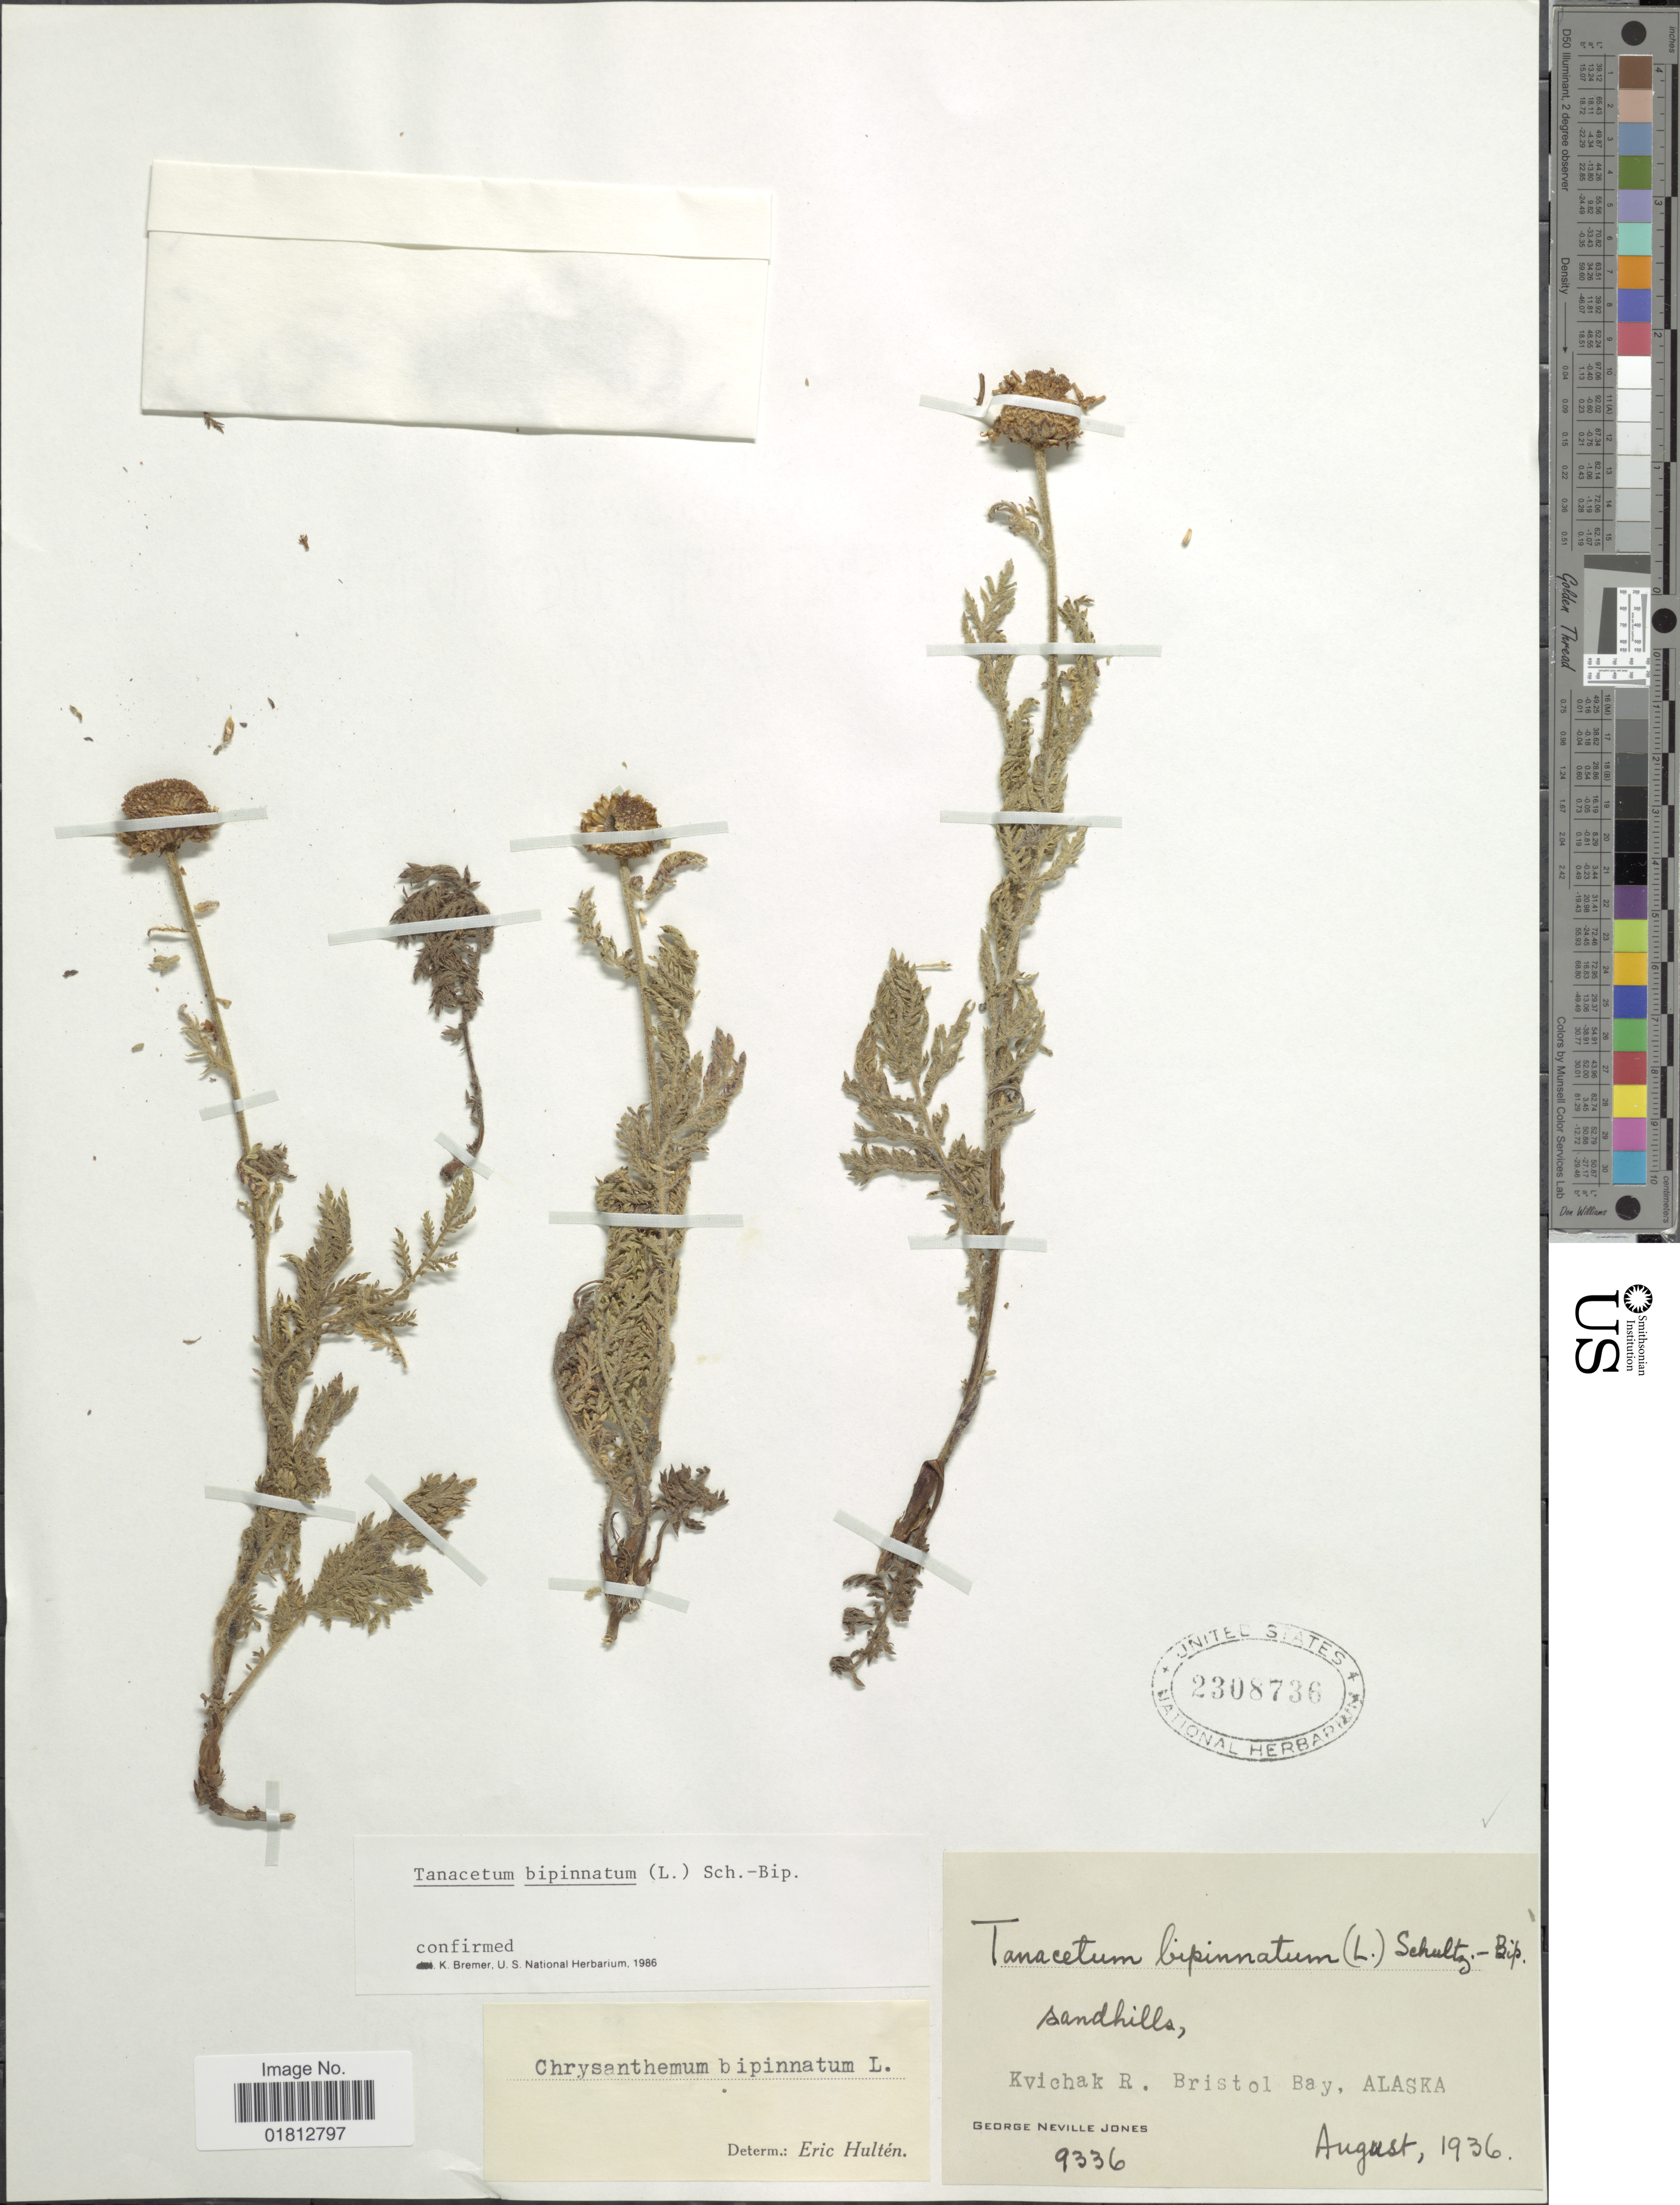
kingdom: Plantae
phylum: Tracheophyta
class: Magnoliopsida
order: Asterales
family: Asteraceae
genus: Tanacetum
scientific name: Tanacetum bipinnatum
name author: (L.) Sch. Bip.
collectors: G. N. Jones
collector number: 9336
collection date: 1936-08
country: United States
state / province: Alaska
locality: Kvichak R., Bristol Bay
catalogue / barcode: US 2308736